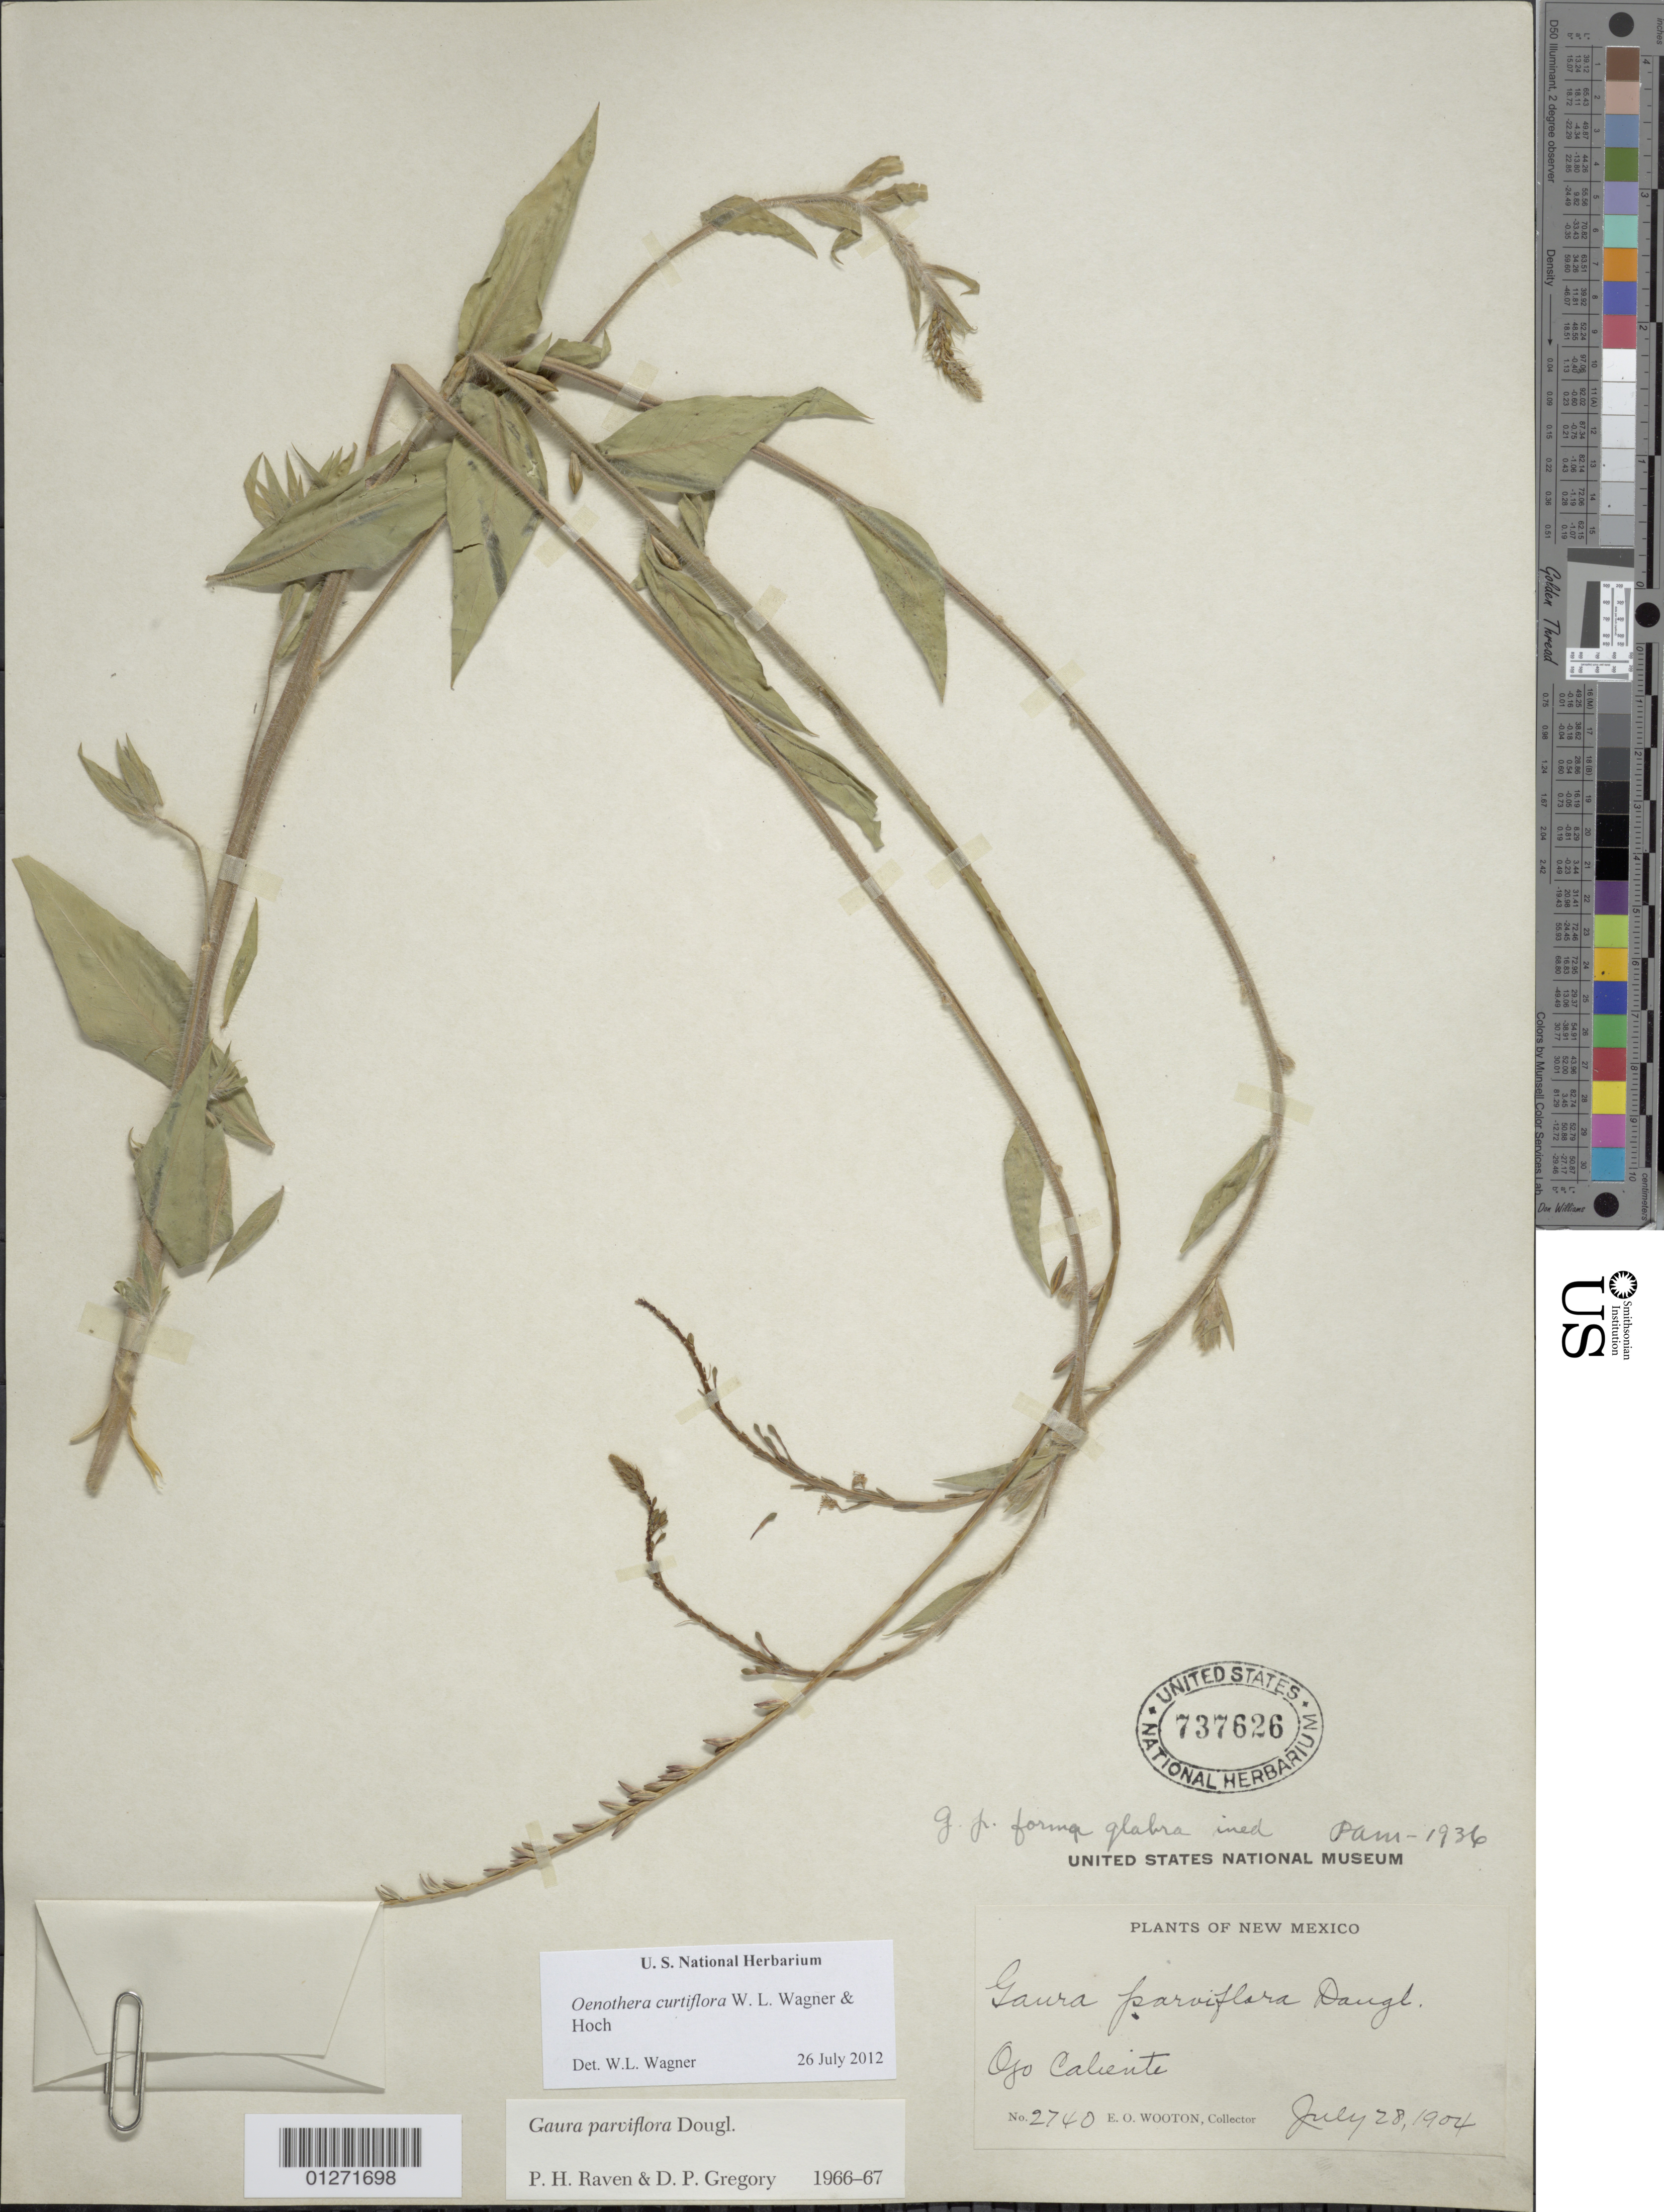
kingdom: Plantae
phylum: Tracheophyta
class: Magnoliopsida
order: Myrtales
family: Onagraceae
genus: Oenothera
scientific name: Oenothera curtiflora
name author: W.L. Wagner & Hoch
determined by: Wagner, W. L., (BOT), Smithsonian Institution - National Museum of Natural History (UNITED STATES)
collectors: E. O. Wooton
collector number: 2740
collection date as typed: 28 Jul 1904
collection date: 1904-07-28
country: United States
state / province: New Mexico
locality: Ojo Caliente.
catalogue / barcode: US 737626